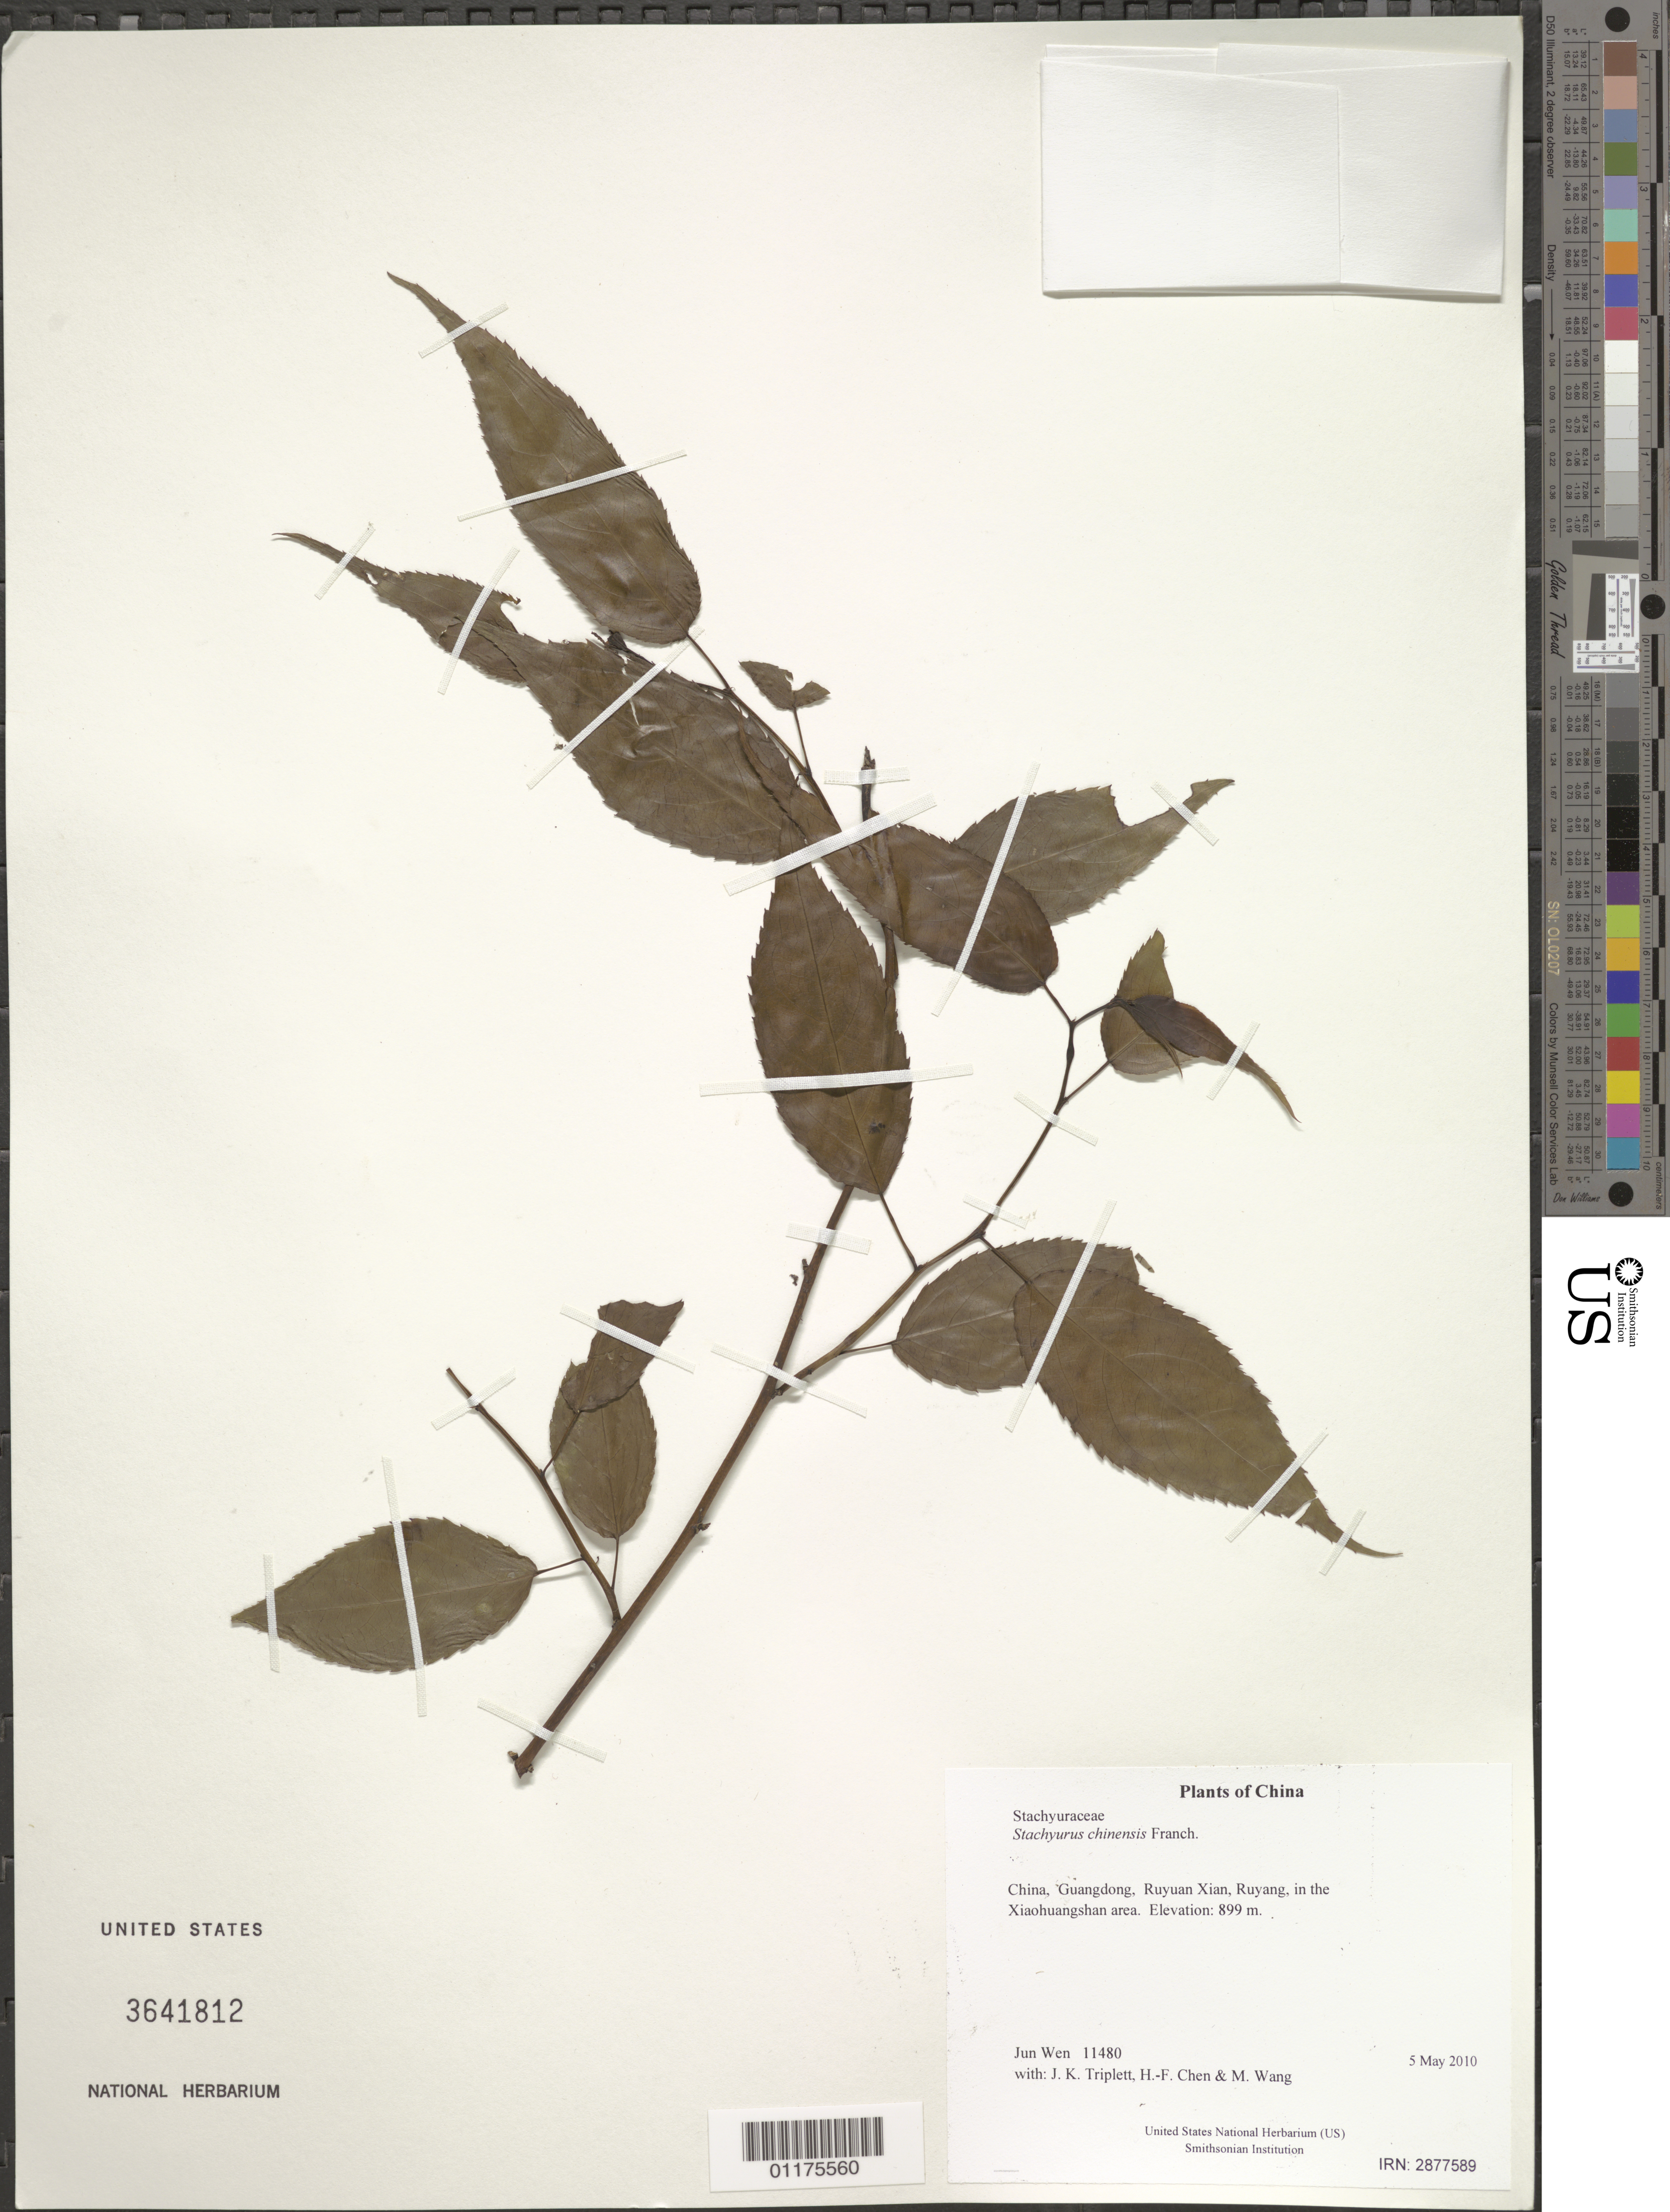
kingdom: Plantae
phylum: Tracheophyta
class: Magnoliopsida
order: Crossosomatales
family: Stachyuraceae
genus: Stachyurus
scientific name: Stachyurus chinensis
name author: Franch.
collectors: J. Wen, J. K. Triplett, H.-F. Chen & M. Wang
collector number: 11480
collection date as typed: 5 May 2010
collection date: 2010-05-05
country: China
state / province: Guangdong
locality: Ruyuan Xian, Ruyang, in the Xiaohuangshan area.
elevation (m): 899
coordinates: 24 54.721 N, 113 02.326 E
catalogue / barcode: US 3641812